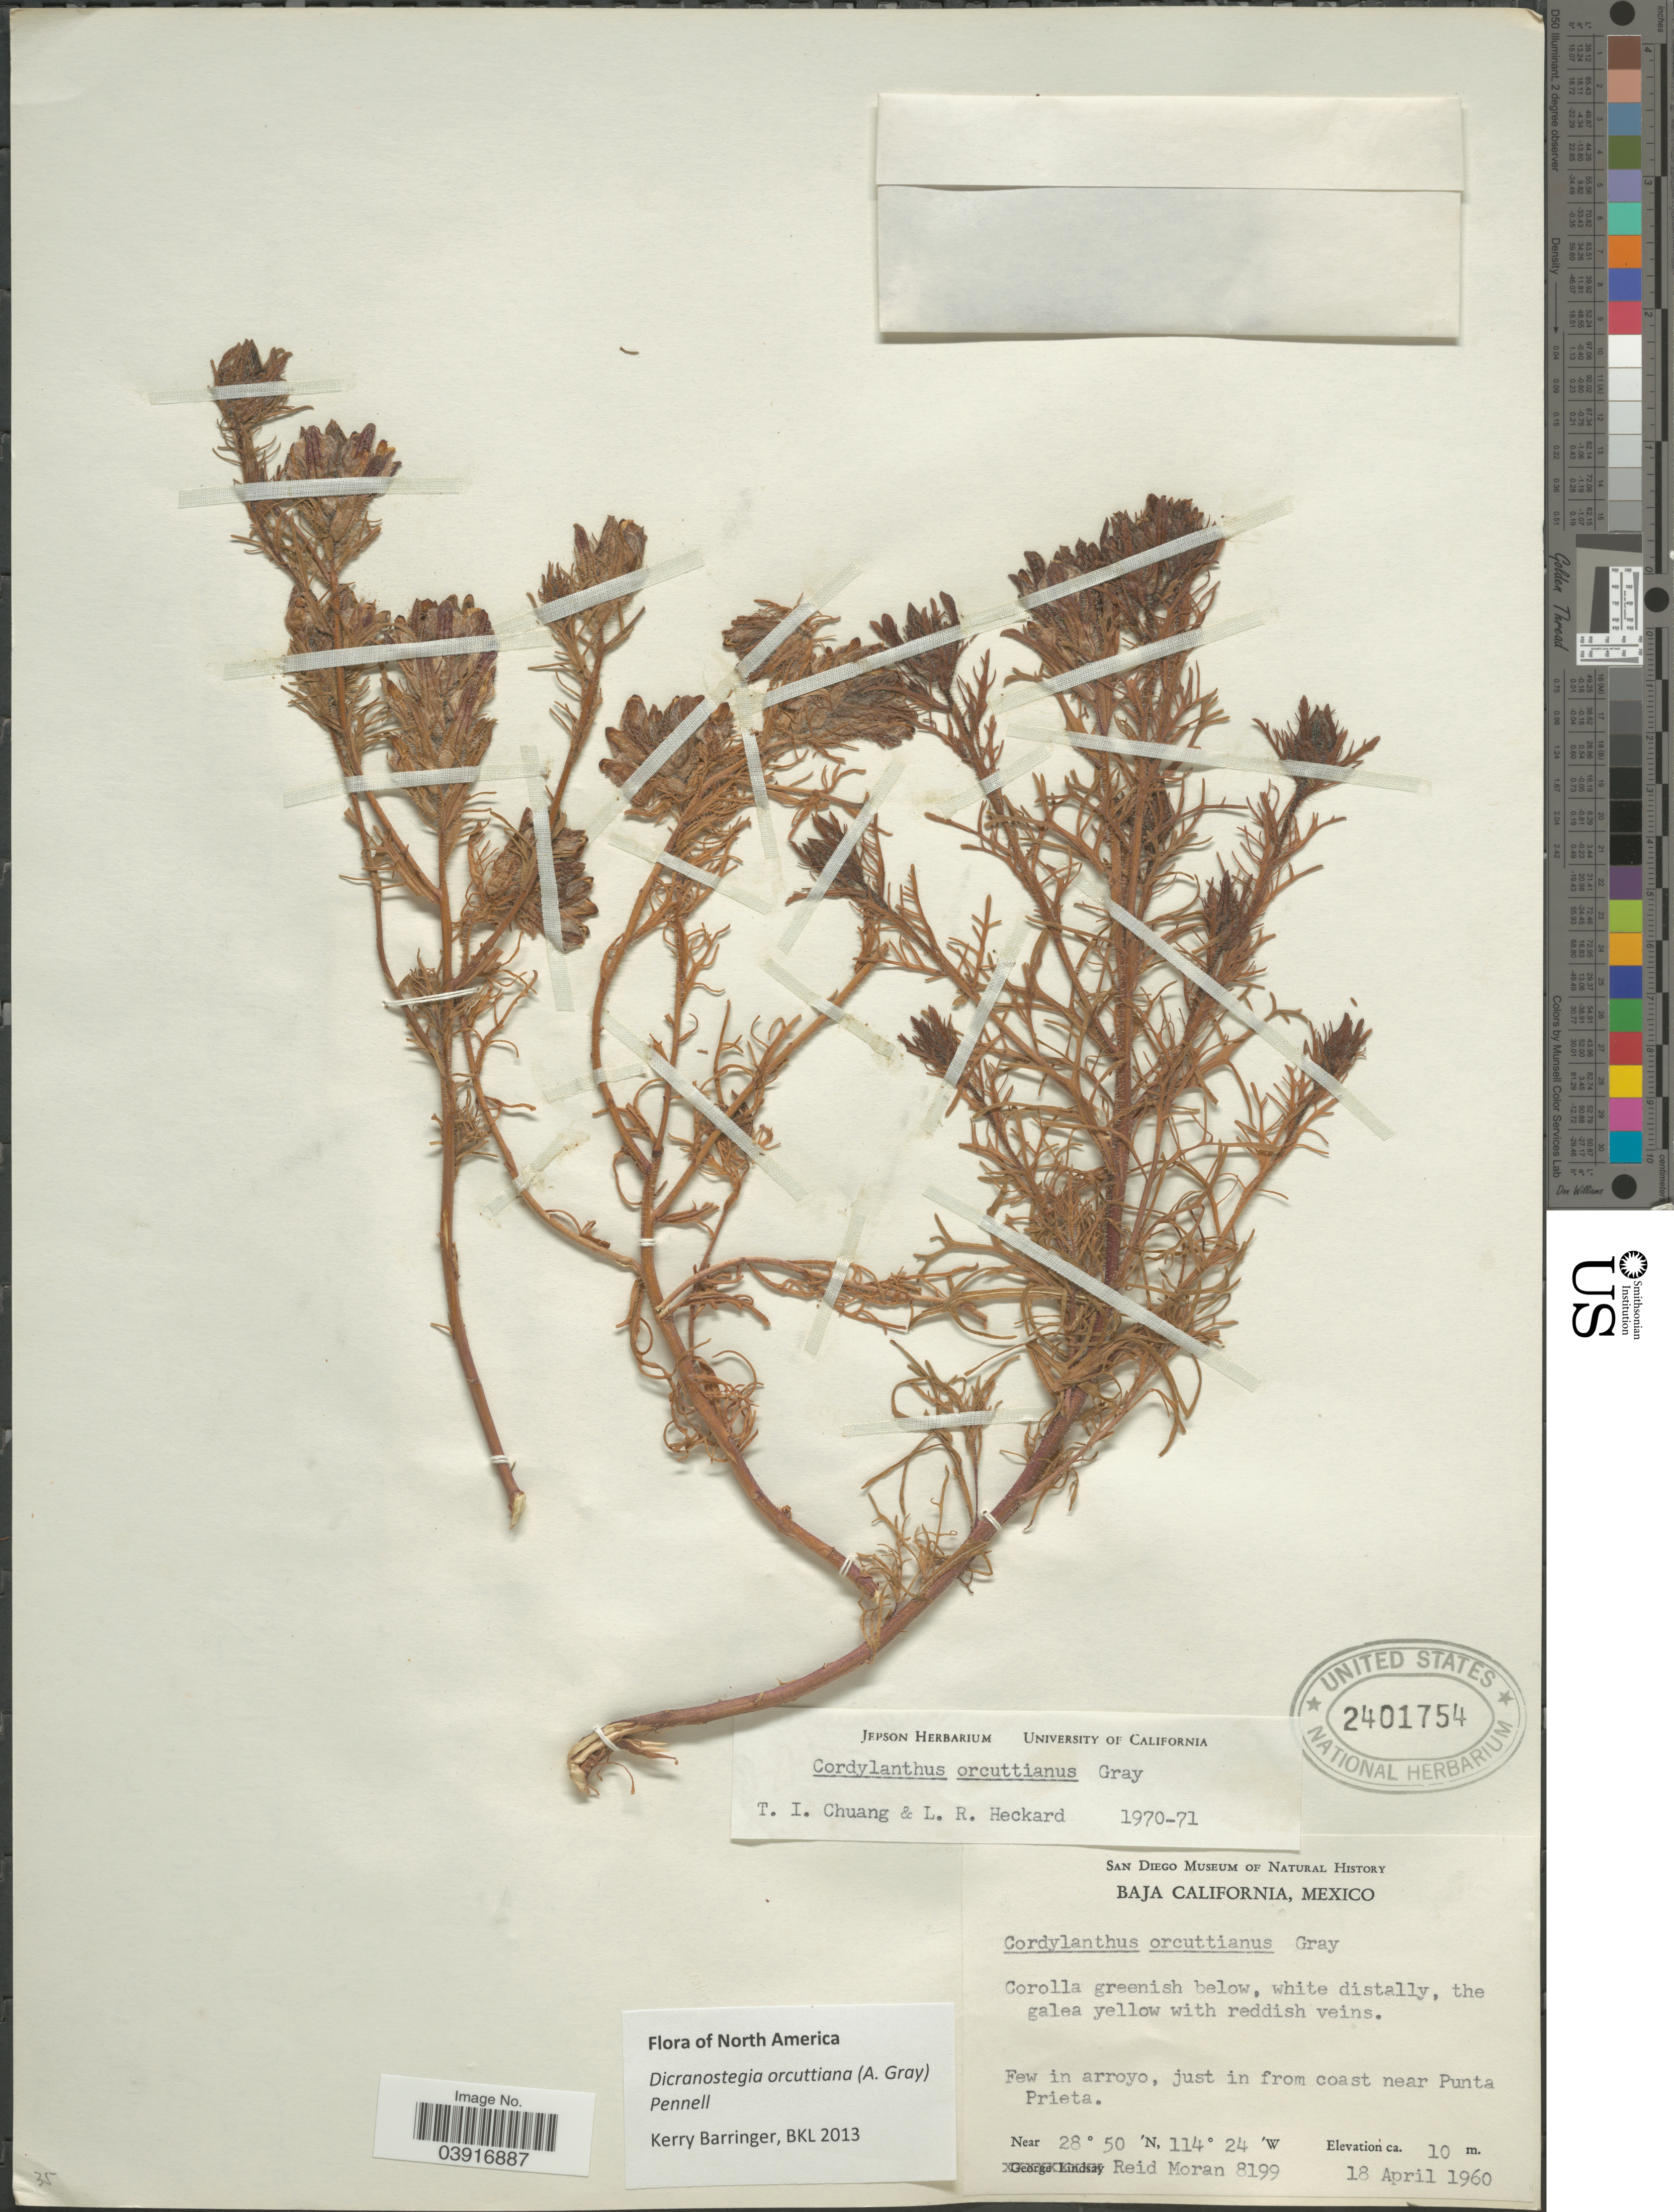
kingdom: Plantae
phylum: Tracheophyta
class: Magnoliopsida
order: Lamiales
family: Orobanchaceae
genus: Dicranostegia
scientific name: Dicranostegia orcuttiana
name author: (A. Gray) Pennell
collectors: R. Moran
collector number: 8199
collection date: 1960-04-18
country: Mexico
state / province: Baja California Norte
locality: Few in arroyo, just in from coast near Punta Prieta.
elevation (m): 10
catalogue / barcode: US 2401754